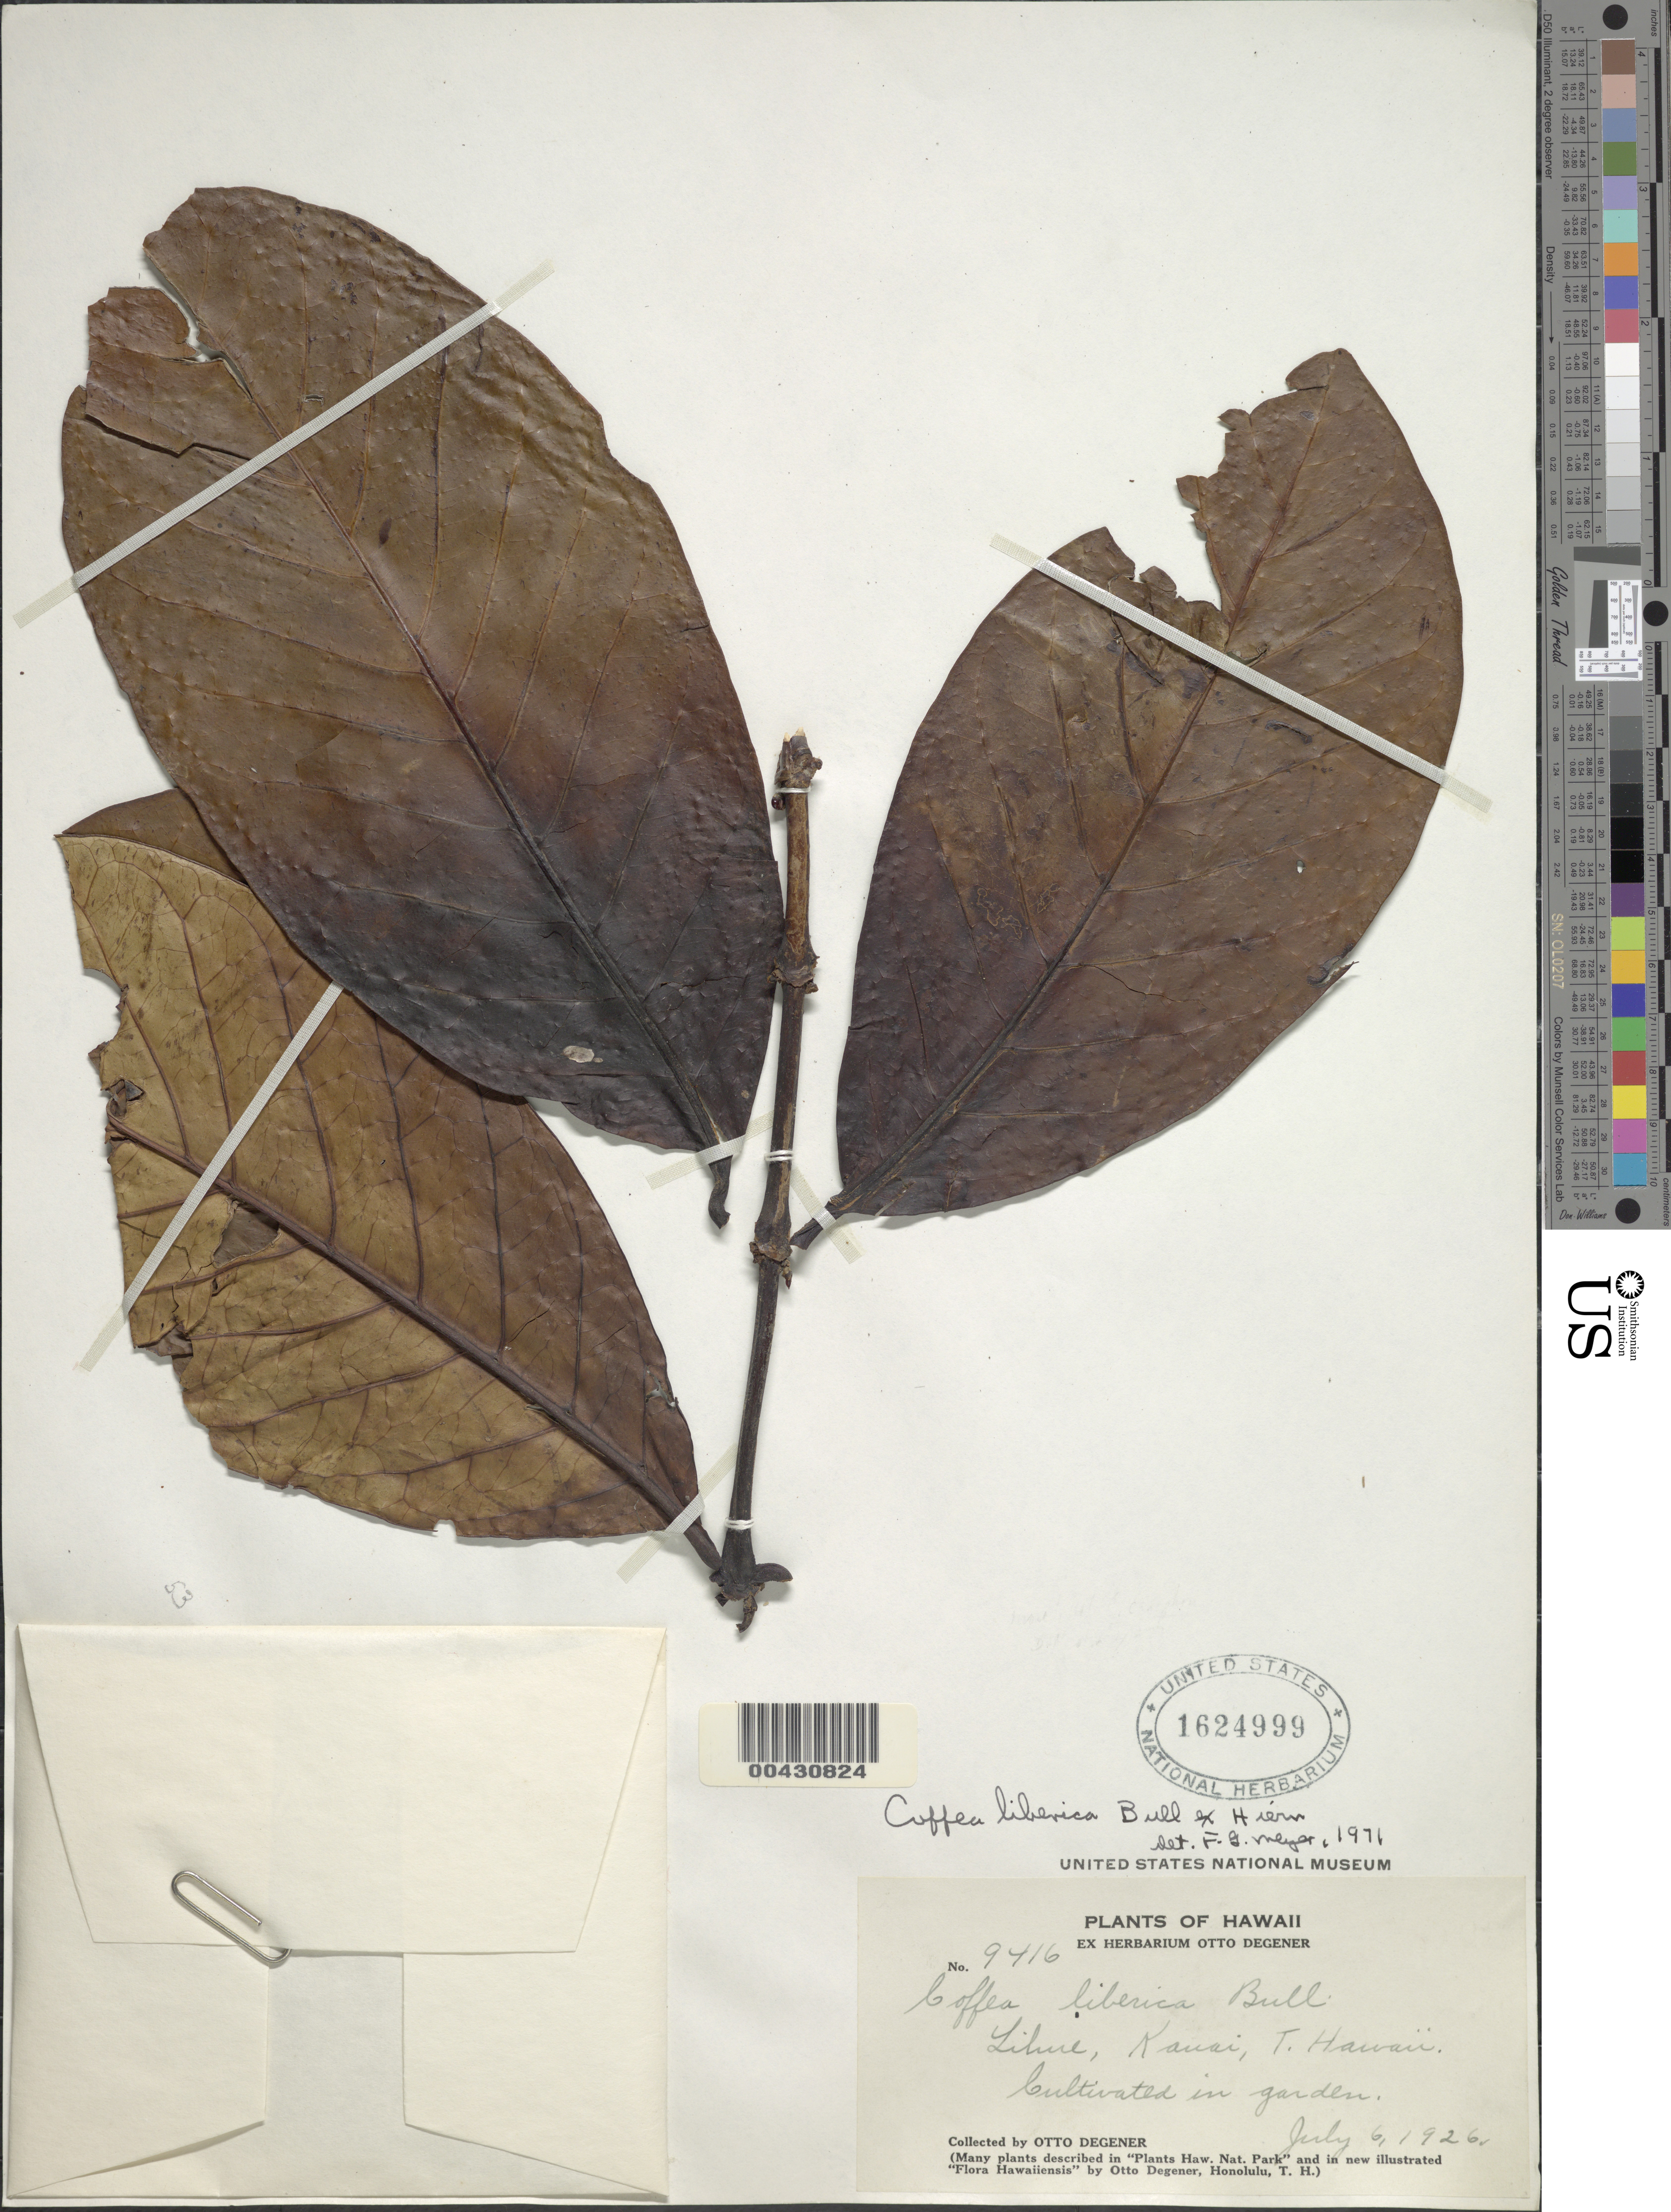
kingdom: Plantae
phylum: Tracheophyta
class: Magnoliopsida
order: Gentianales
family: Rubiaceae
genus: Coffea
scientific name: Coffea liberica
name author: Hiern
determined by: Meyer, F. G.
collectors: O. Degener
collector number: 9416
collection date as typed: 6 Jul 1926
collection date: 1926-07-06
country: United States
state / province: Hawaii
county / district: Kauai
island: Kaua'i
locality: Lihue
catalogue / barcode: US 1624999